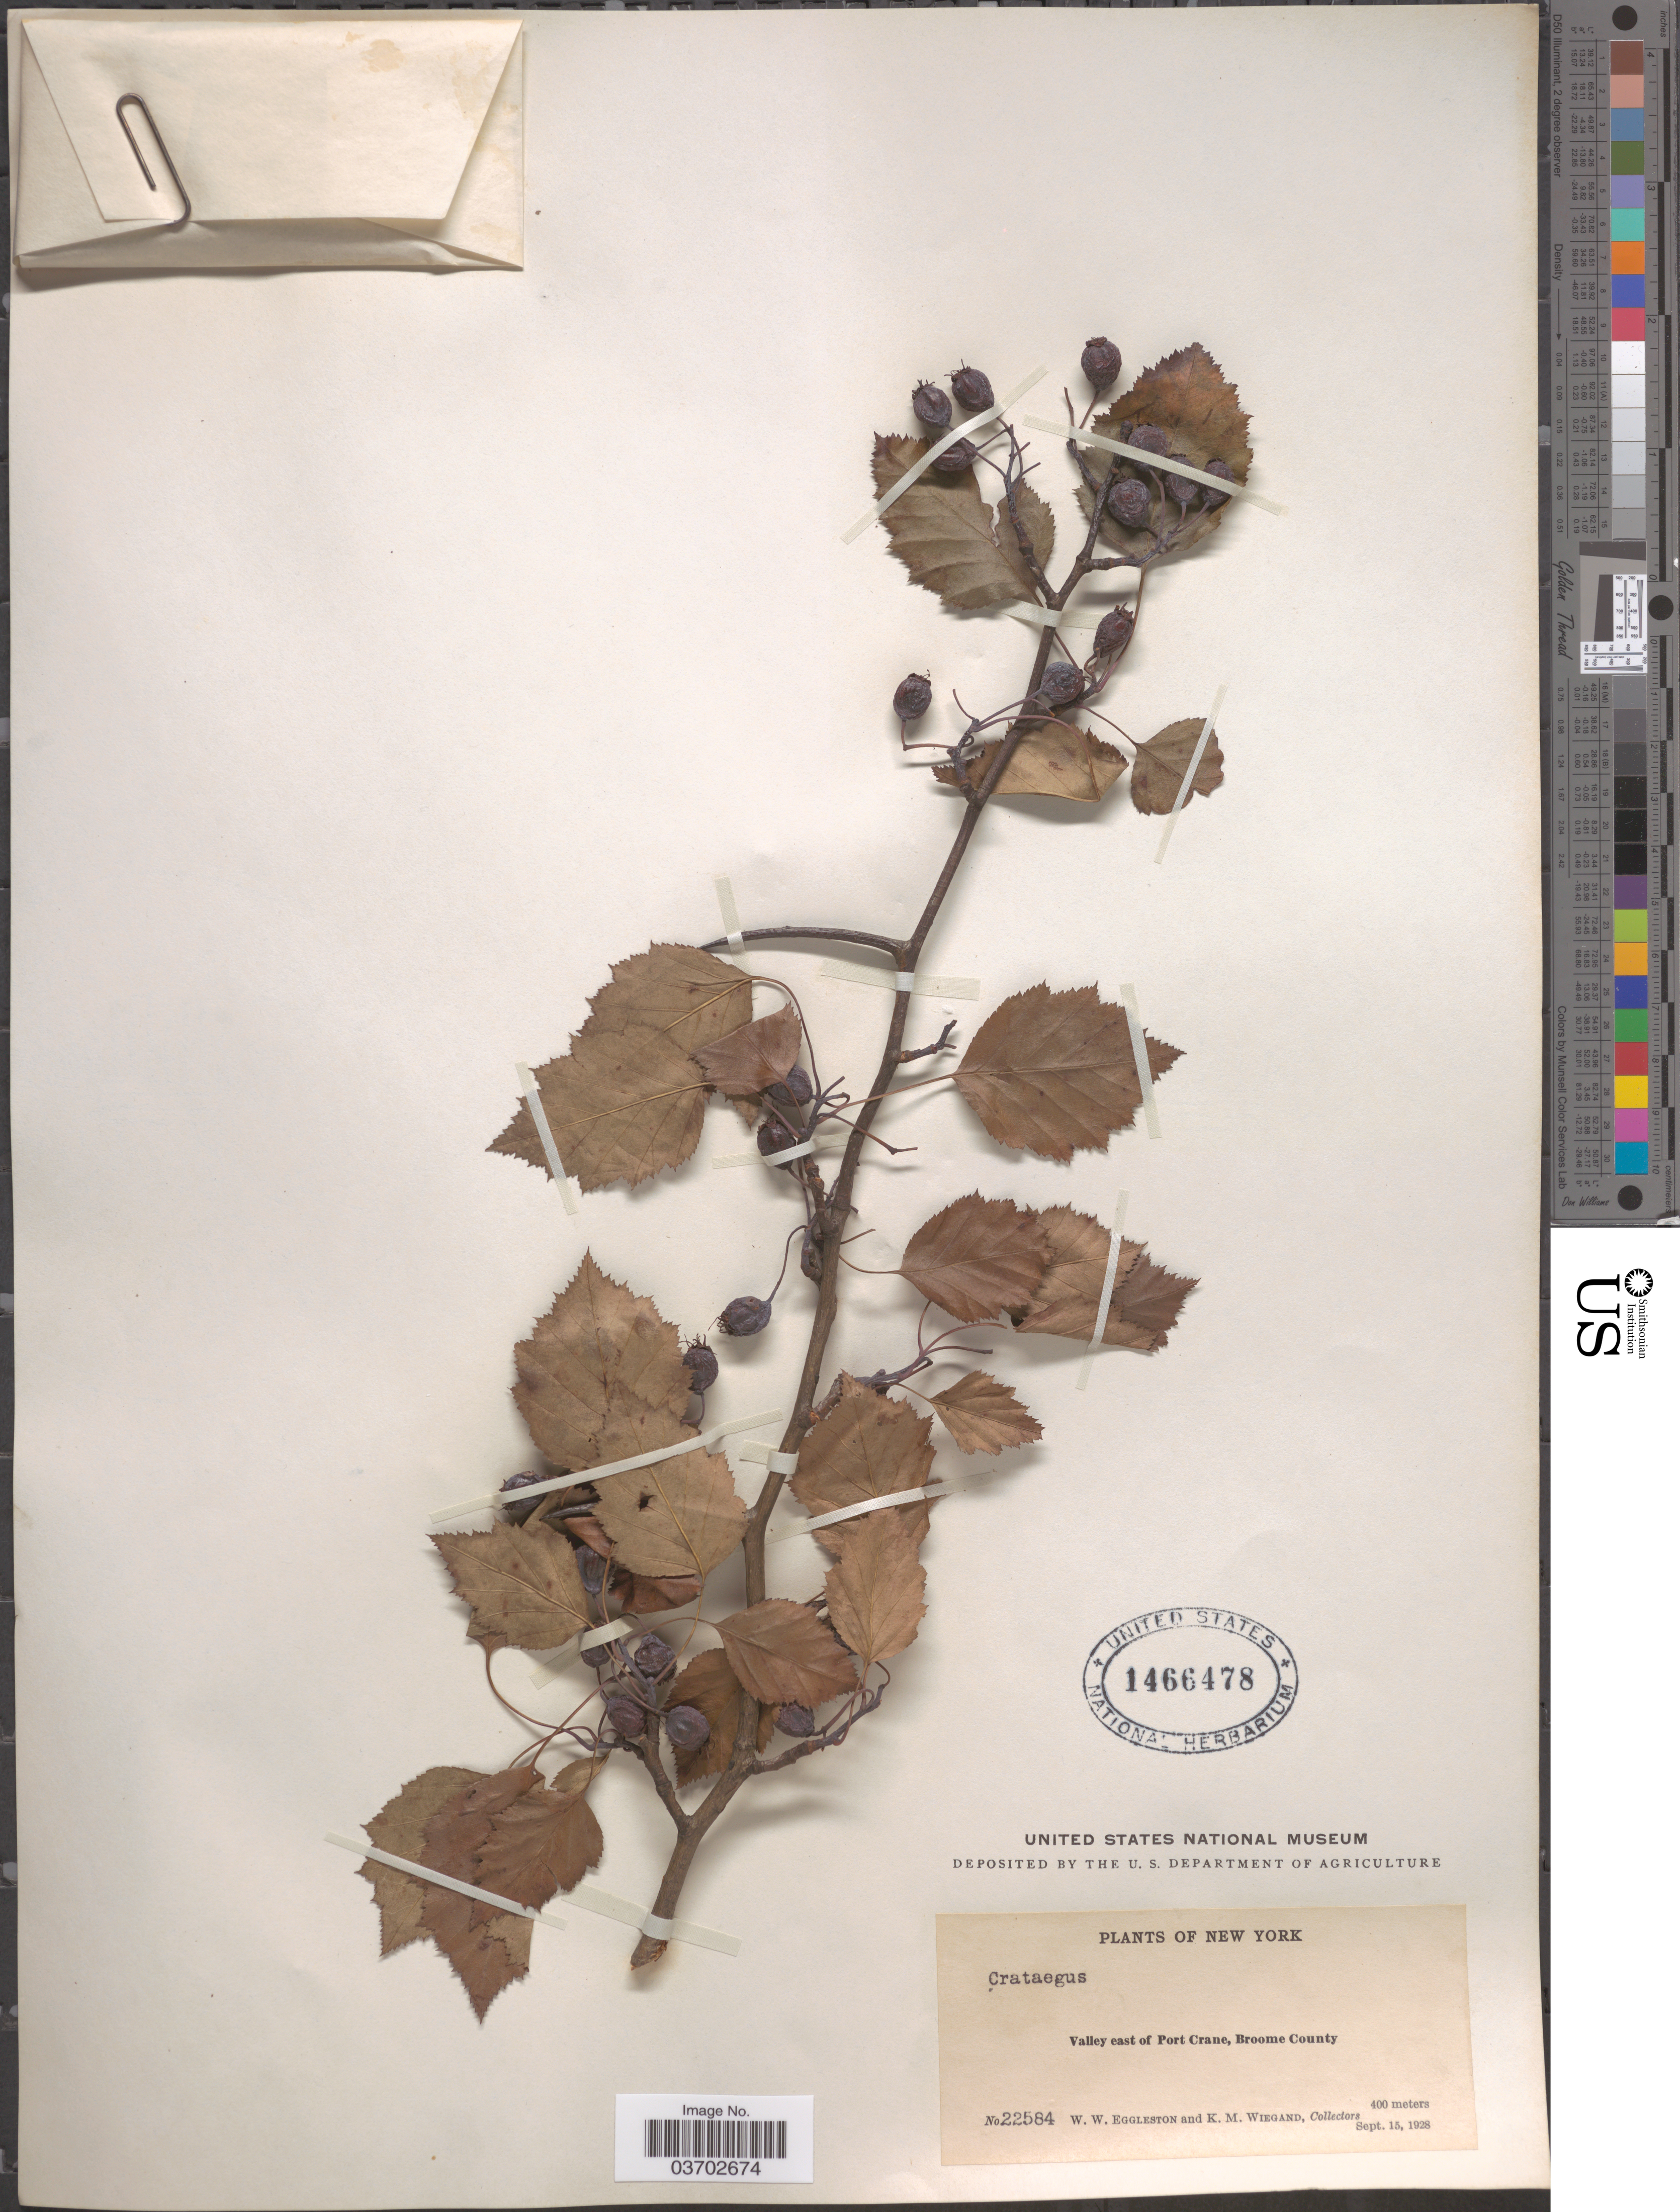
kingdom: Plantae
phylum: Tracheophyta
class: Magnoliopsida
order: Rosales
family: Rosaceae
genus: Crataegus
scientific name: Crataegus sp.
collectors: W. W. Eggleston & K. M. Wiegand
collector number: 22584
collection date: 1928-09-15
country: United States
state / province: New York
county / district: Broome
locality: Valley east of Port Crane, Broome County.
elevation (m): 400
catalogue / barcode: US 1466478